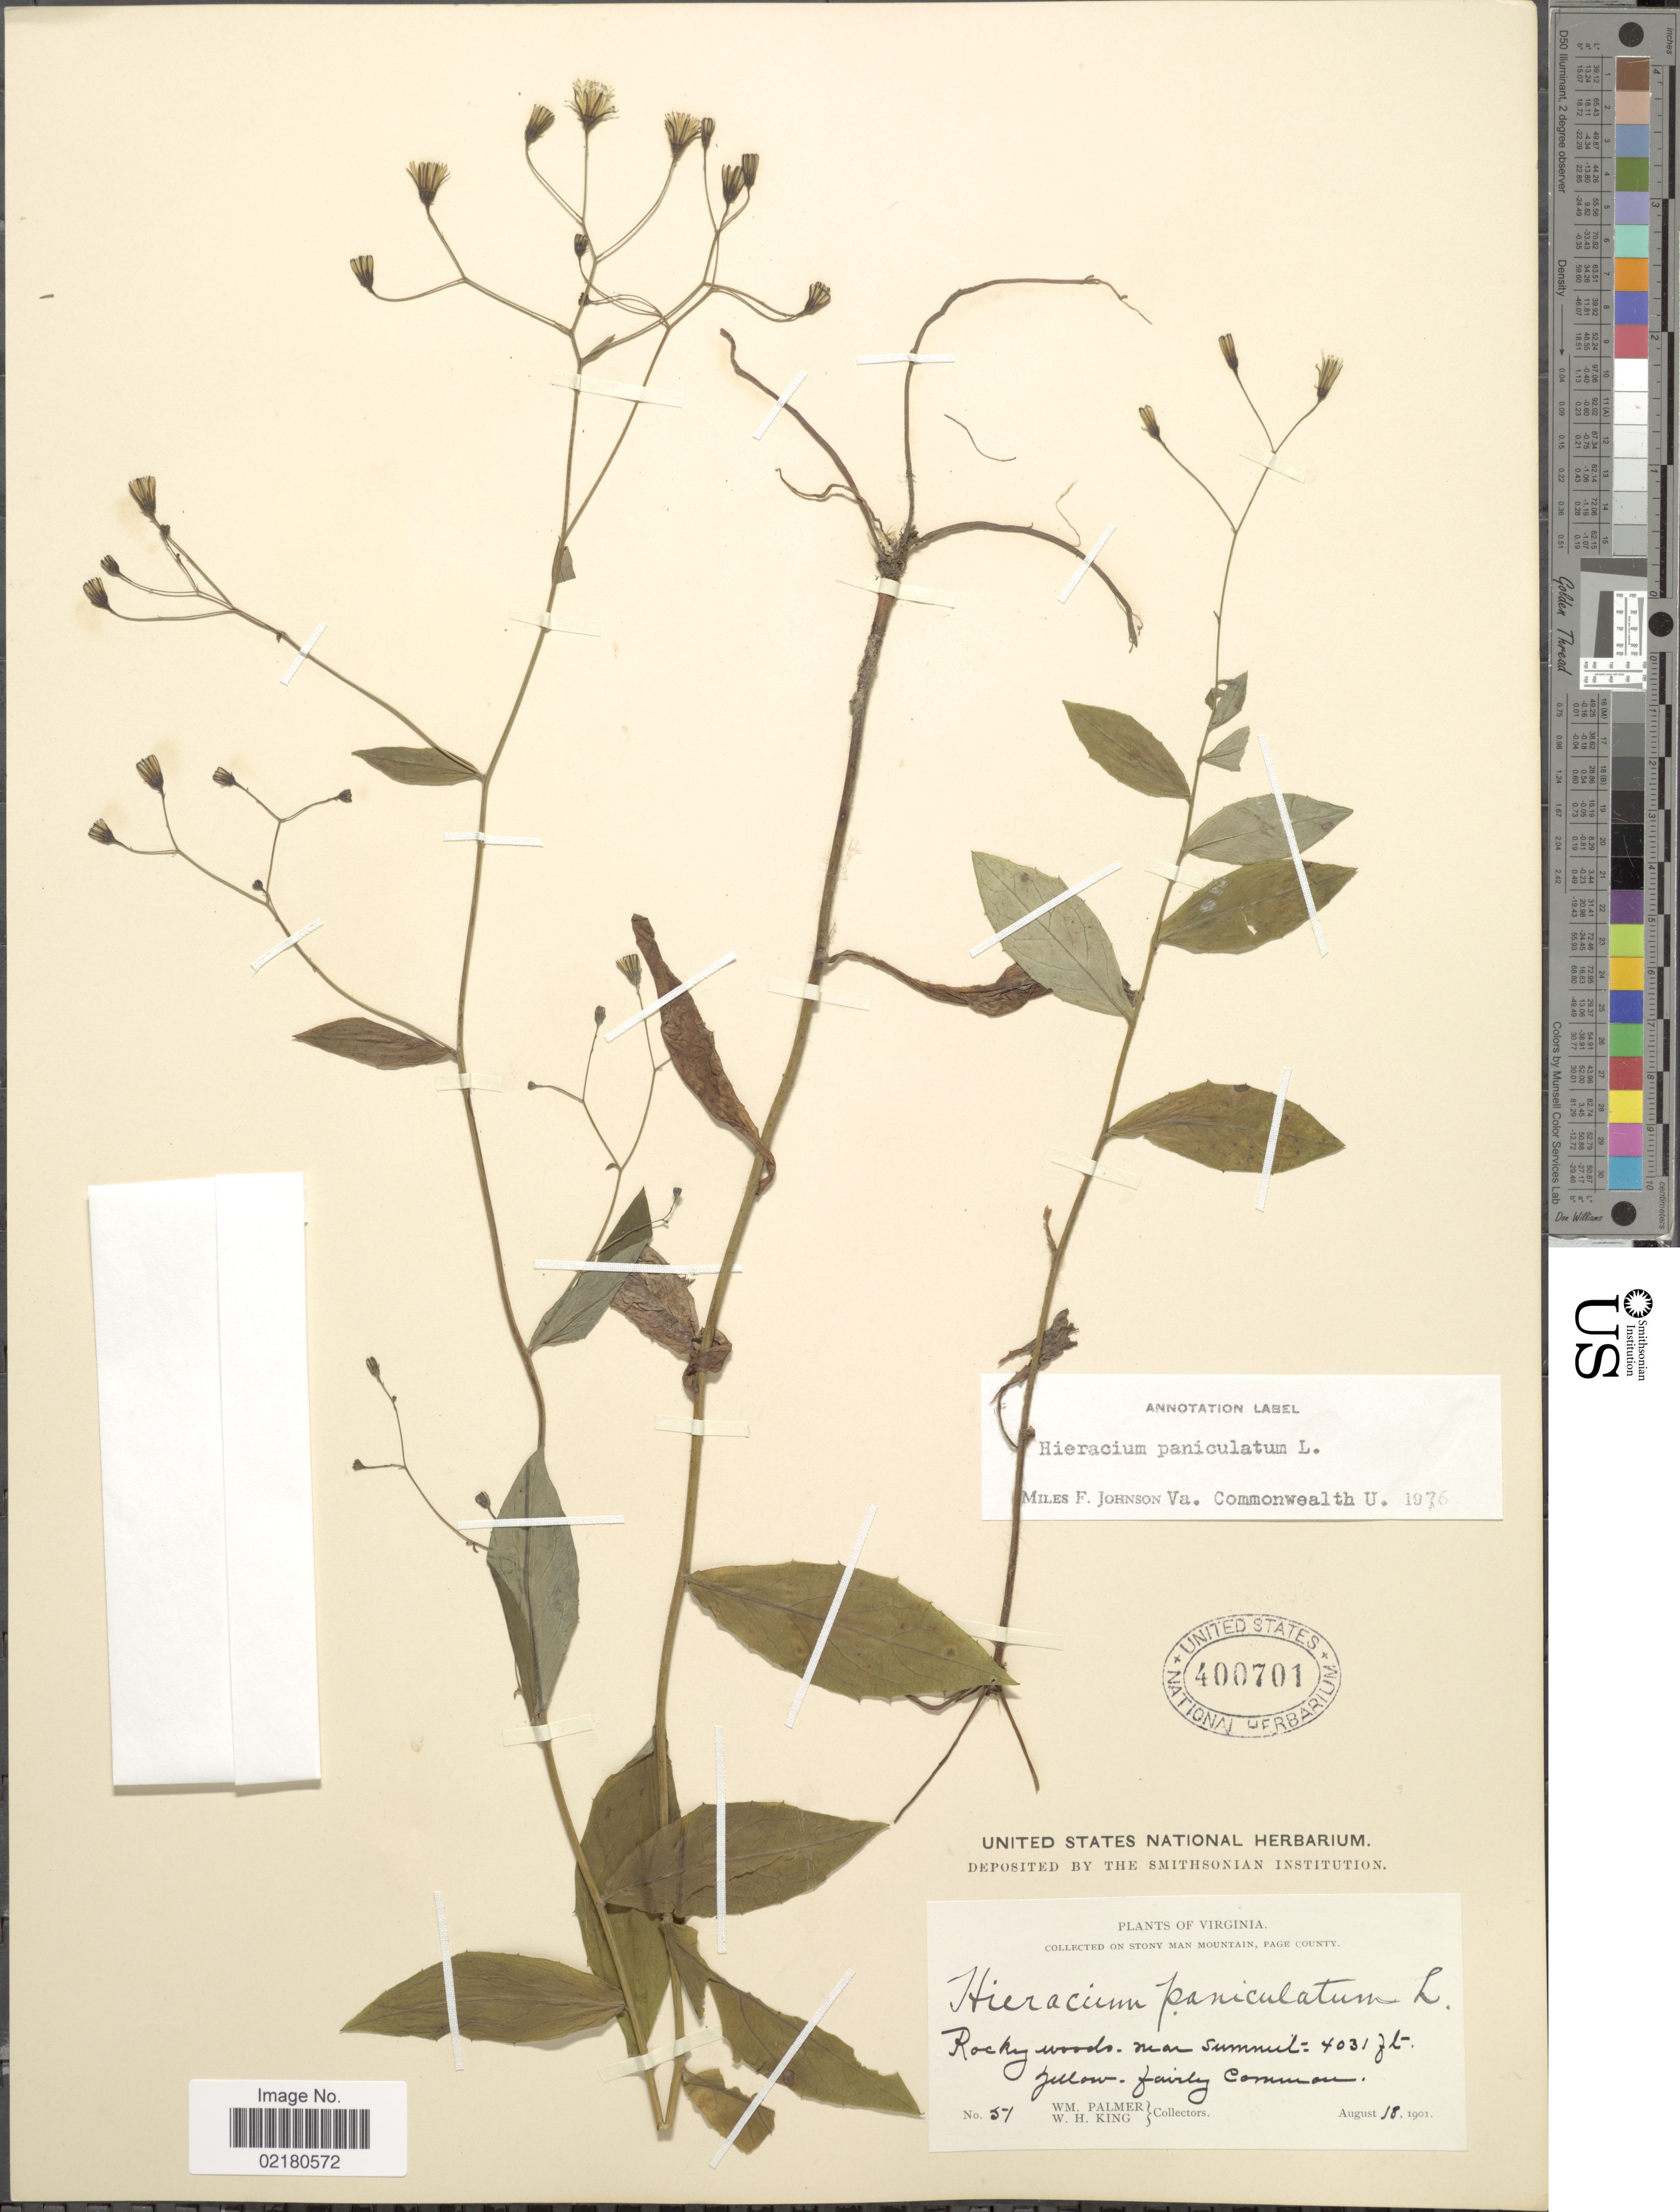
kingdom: Plantae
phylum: Tracheophyta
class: Magnoliopsida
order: Asterales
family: Asteraceae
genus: Hieracium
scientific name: Hieracium paniculatum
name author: L.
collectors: W. Palmer & W. H. King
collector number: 51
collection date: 1901-08-18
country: United States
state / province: Virginia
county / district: Page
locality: Stony Man Mountain, Page Coutny, Rocky woods near summit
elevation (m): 1229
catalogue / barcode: US 400701